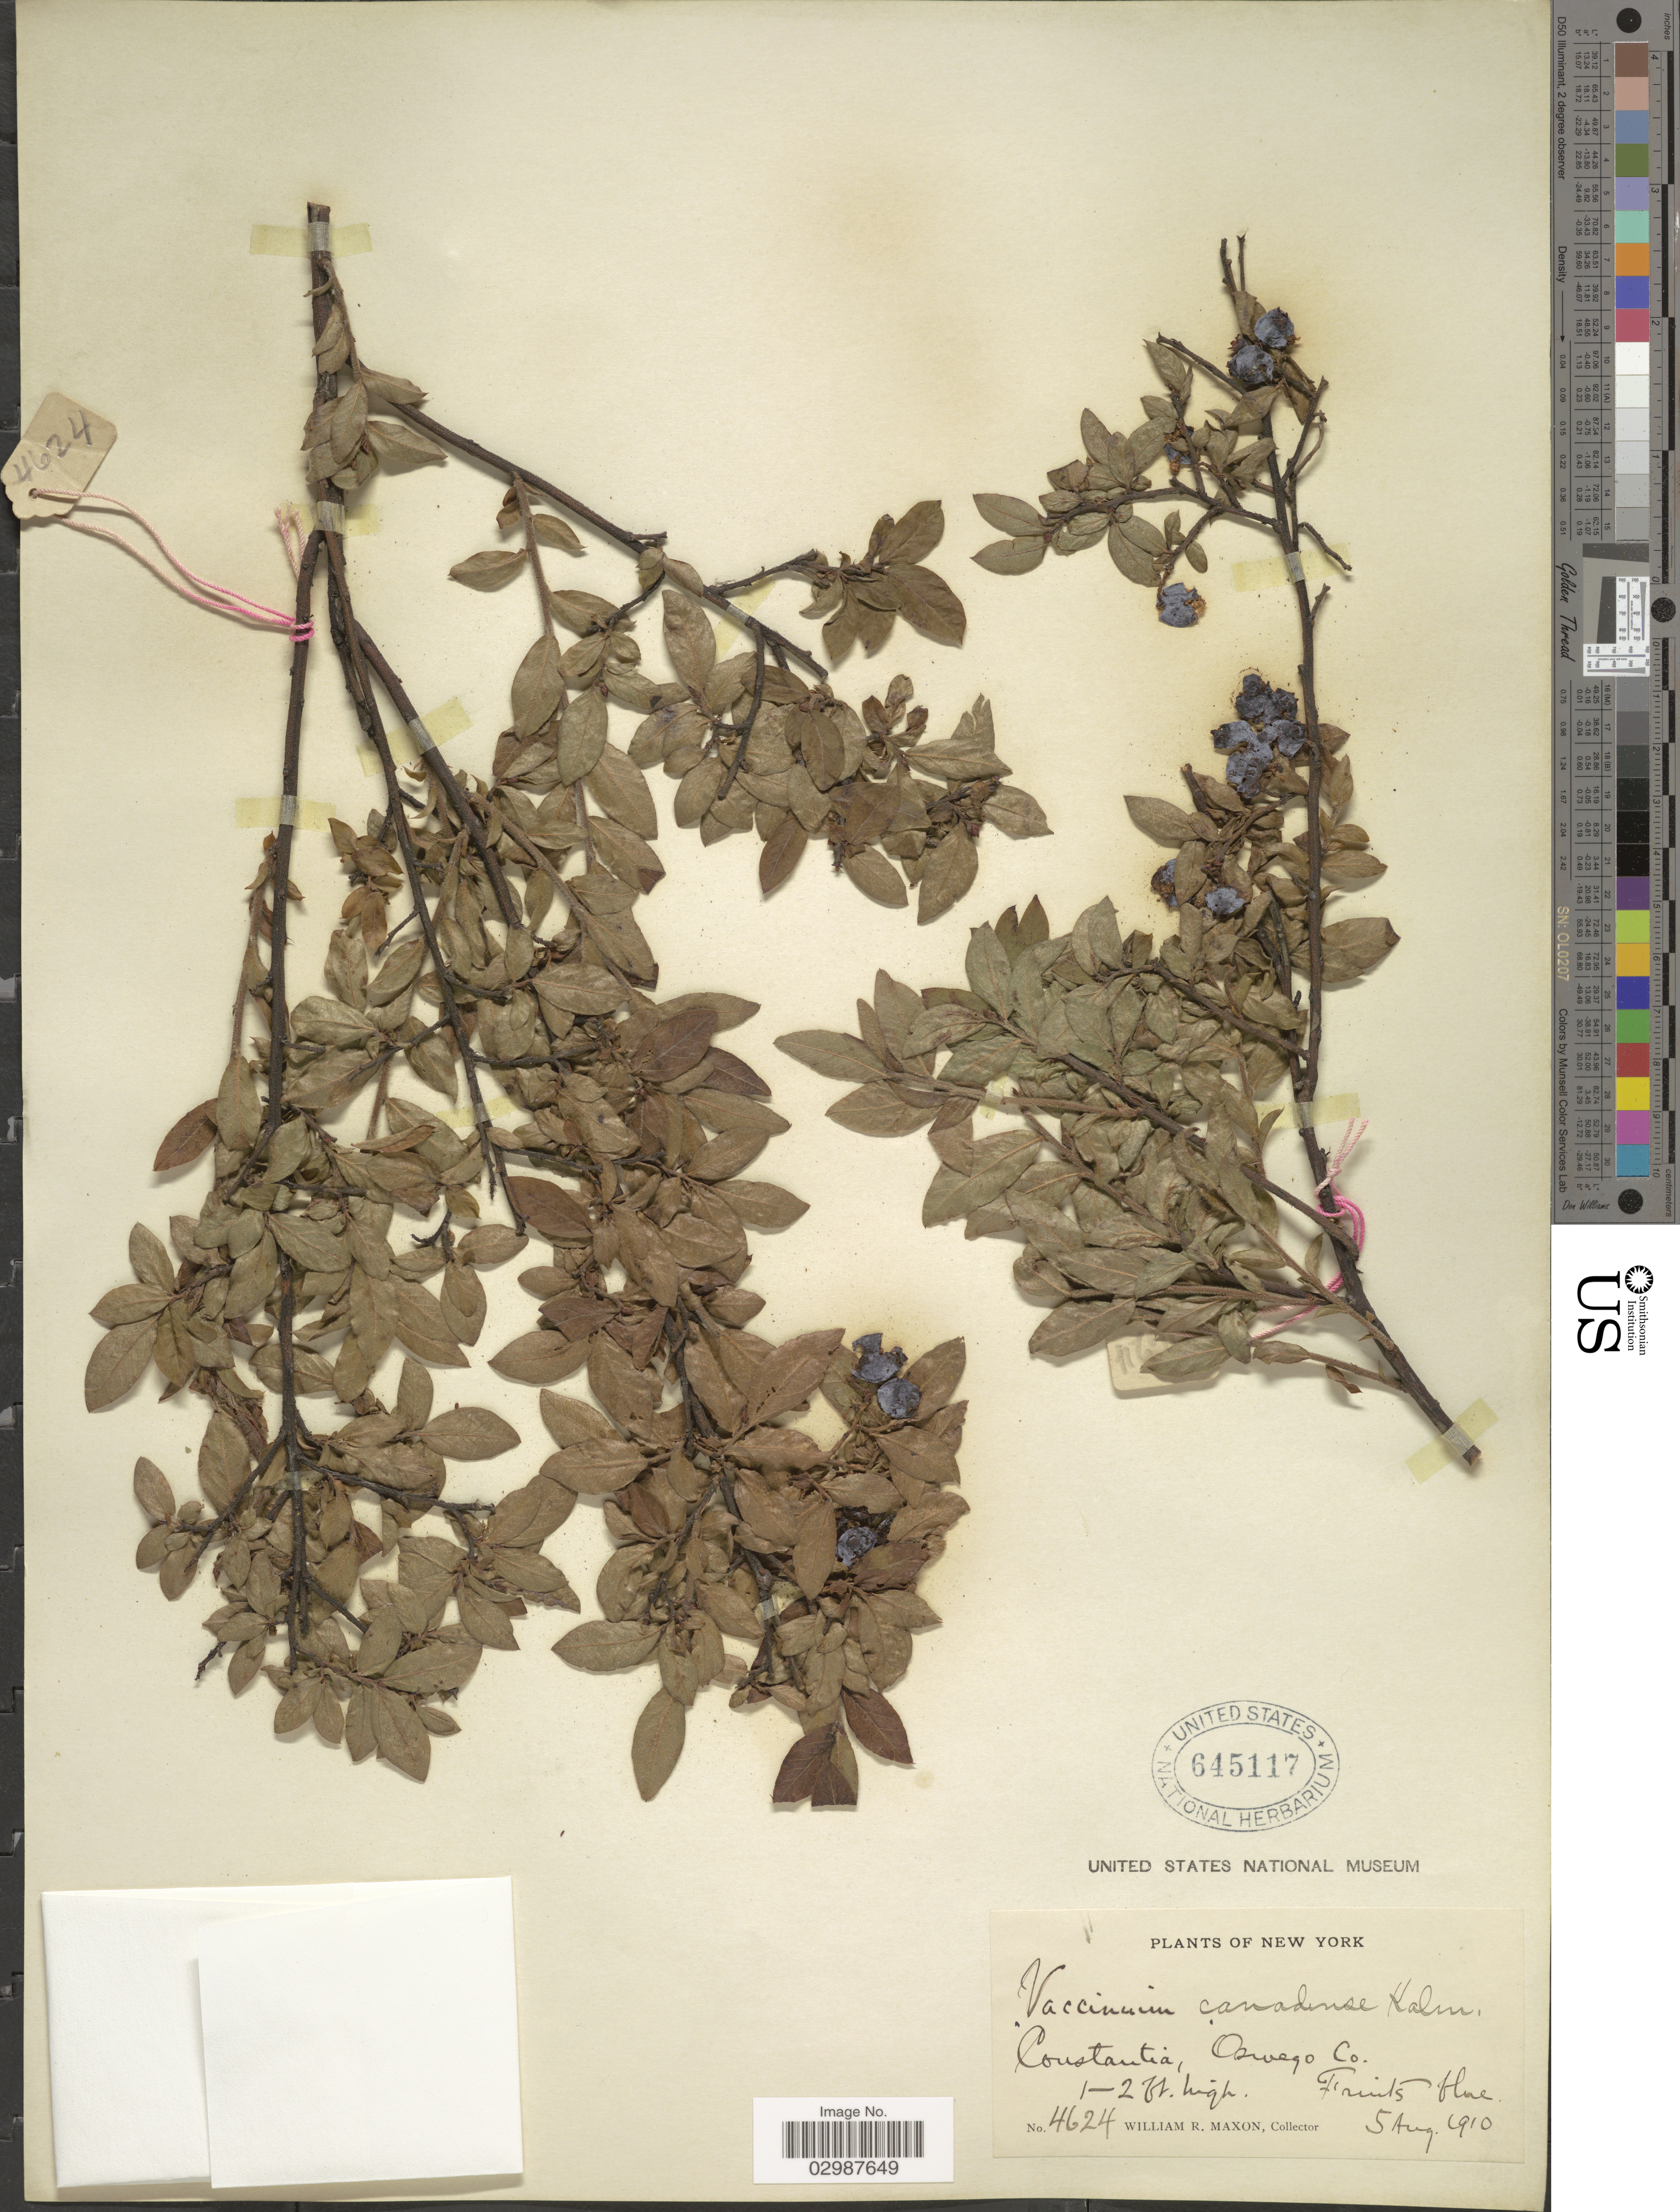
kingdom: Plantae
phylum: Tracheophyta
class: Magnoliopsida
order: Ericales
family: Ericaceae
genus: Vaccinium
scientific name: Vaccinium canadense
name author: Kalm ex Richardson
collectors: W. R. Maxon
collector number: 4624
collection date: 1910-08-05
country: United States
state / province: New York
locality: Constantia, Oswego Co.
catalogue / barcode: US 645117